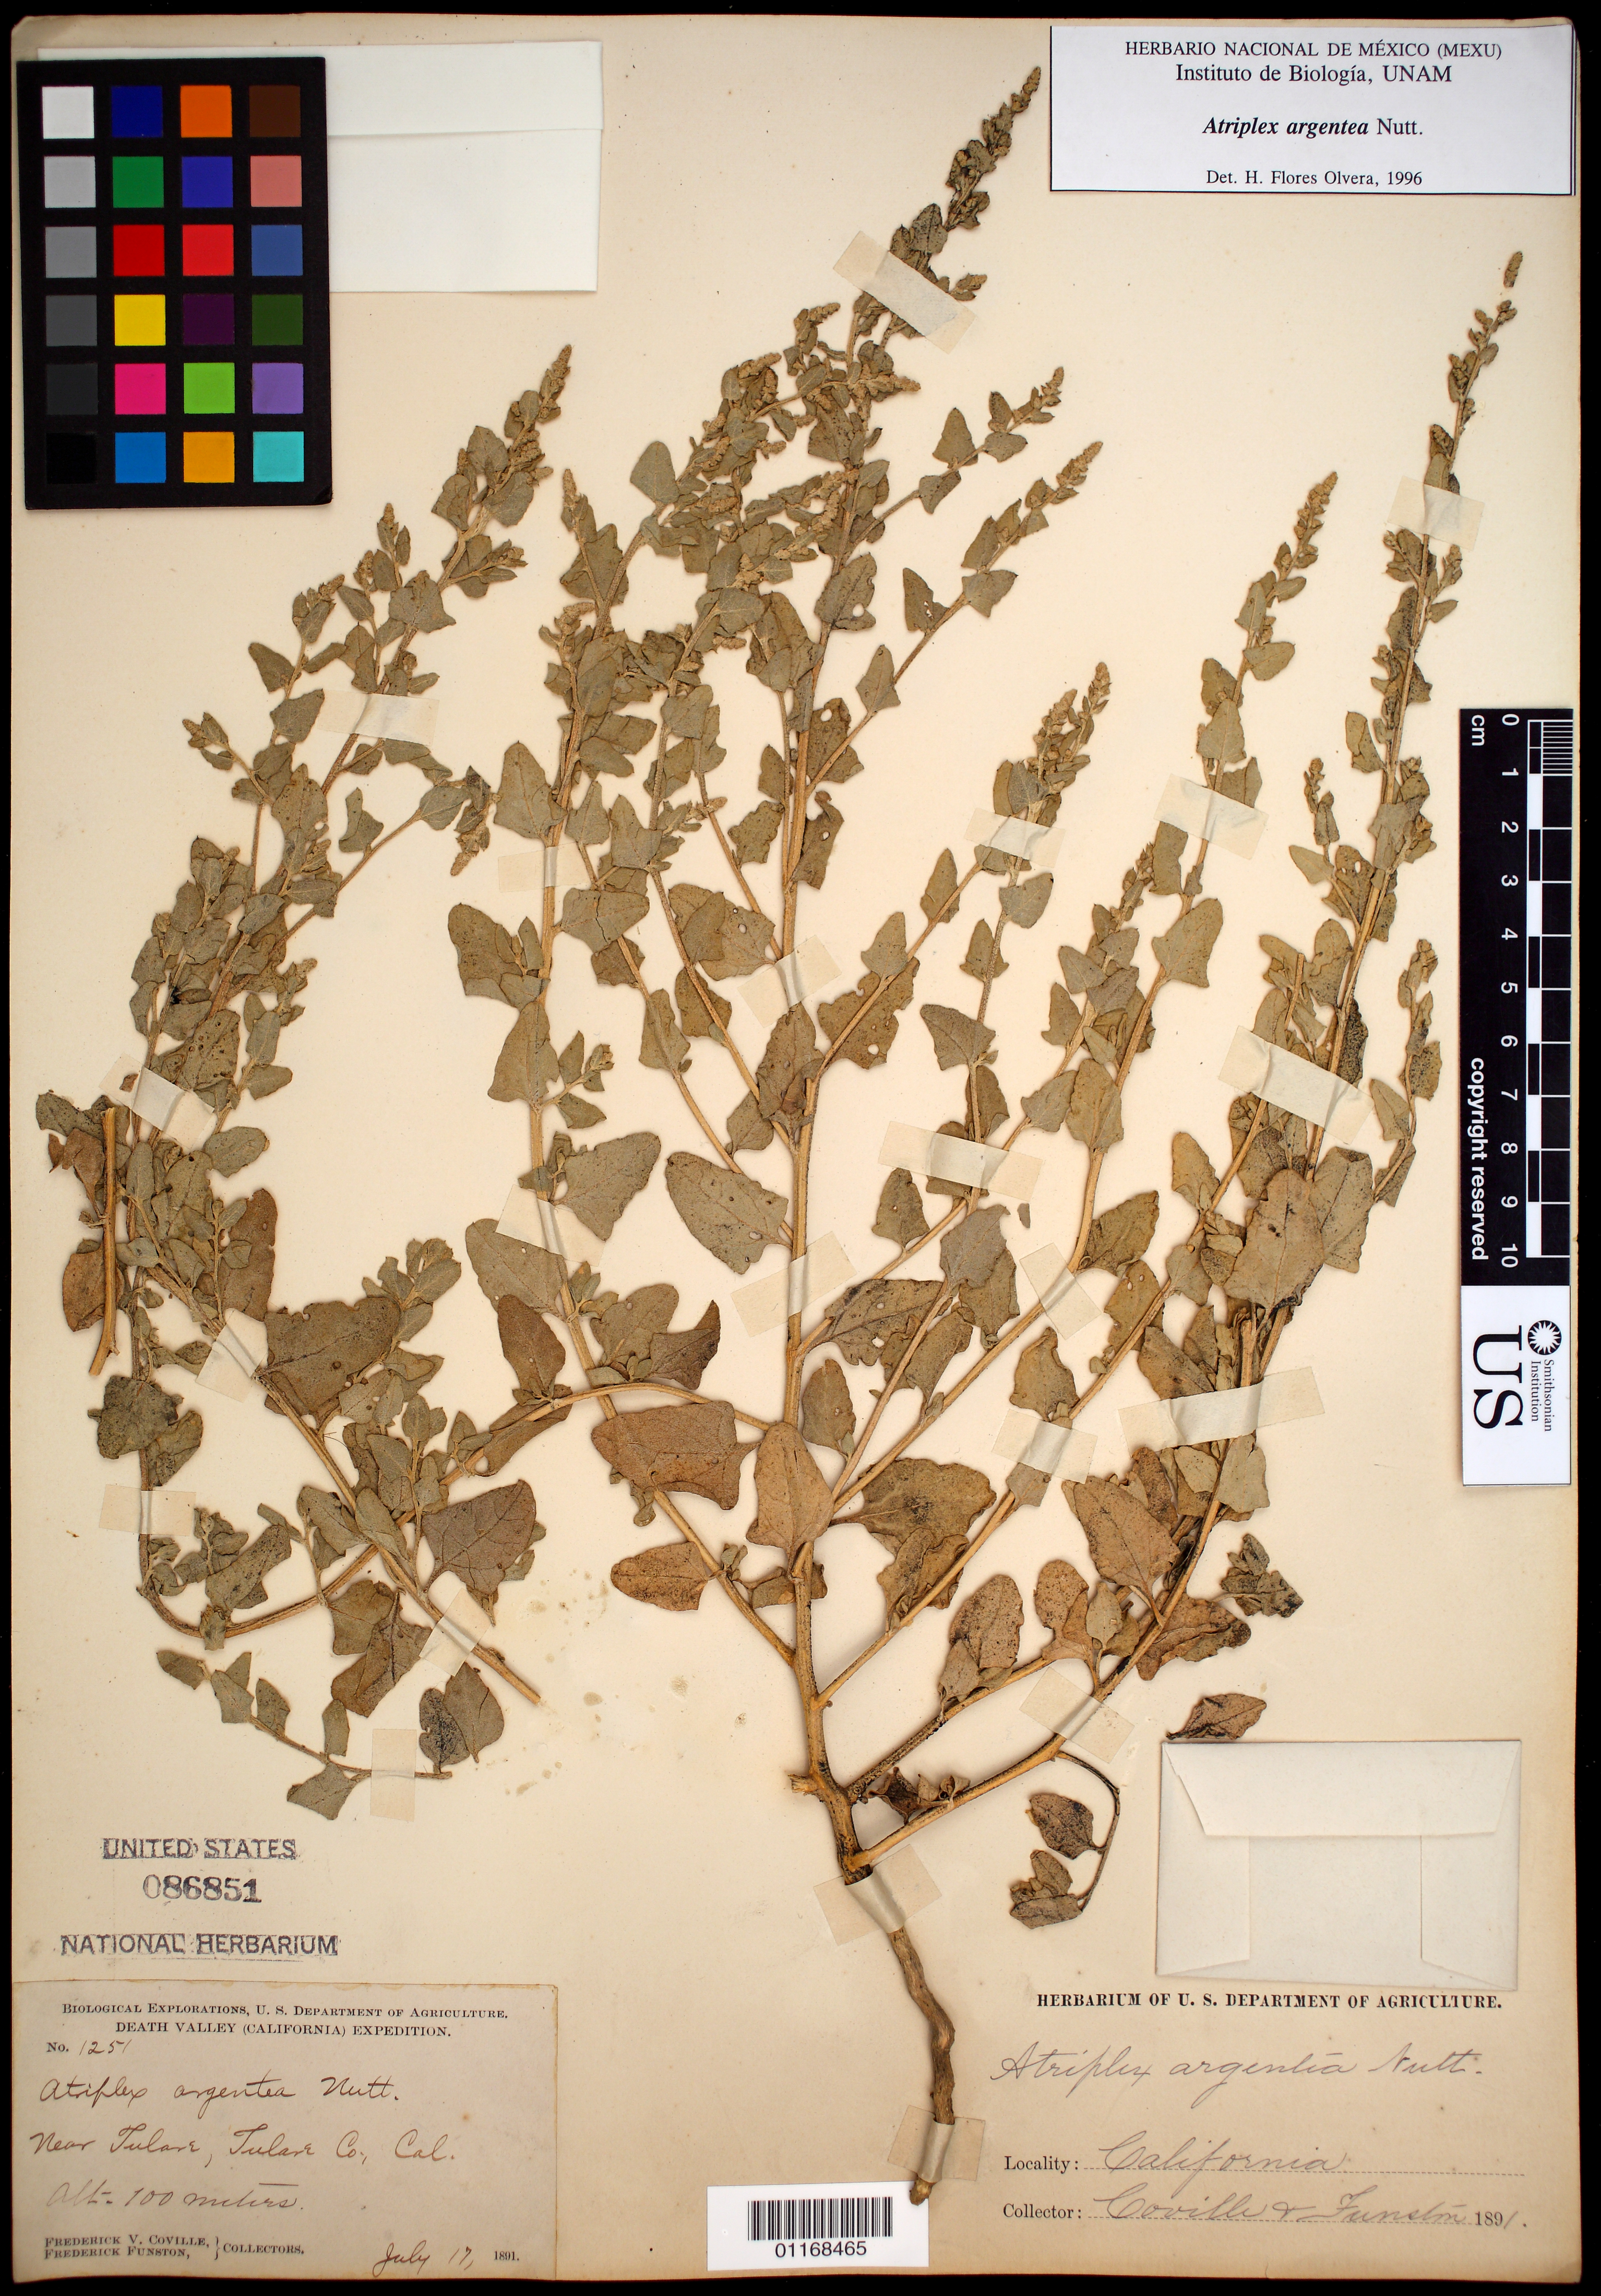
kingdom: Plantae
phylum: Tracheophyta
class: Magnoliopsida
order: Caryophyllales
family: Amaranthaceae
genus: Atriplex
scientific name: Atriplex argentea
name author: Nutt.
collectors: F. V. Coville & F. Funston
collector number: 1251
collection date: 1891-07-17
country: United States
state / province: California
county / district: Tulare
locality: Near Tulare.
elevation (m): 100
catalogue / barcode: US 86851